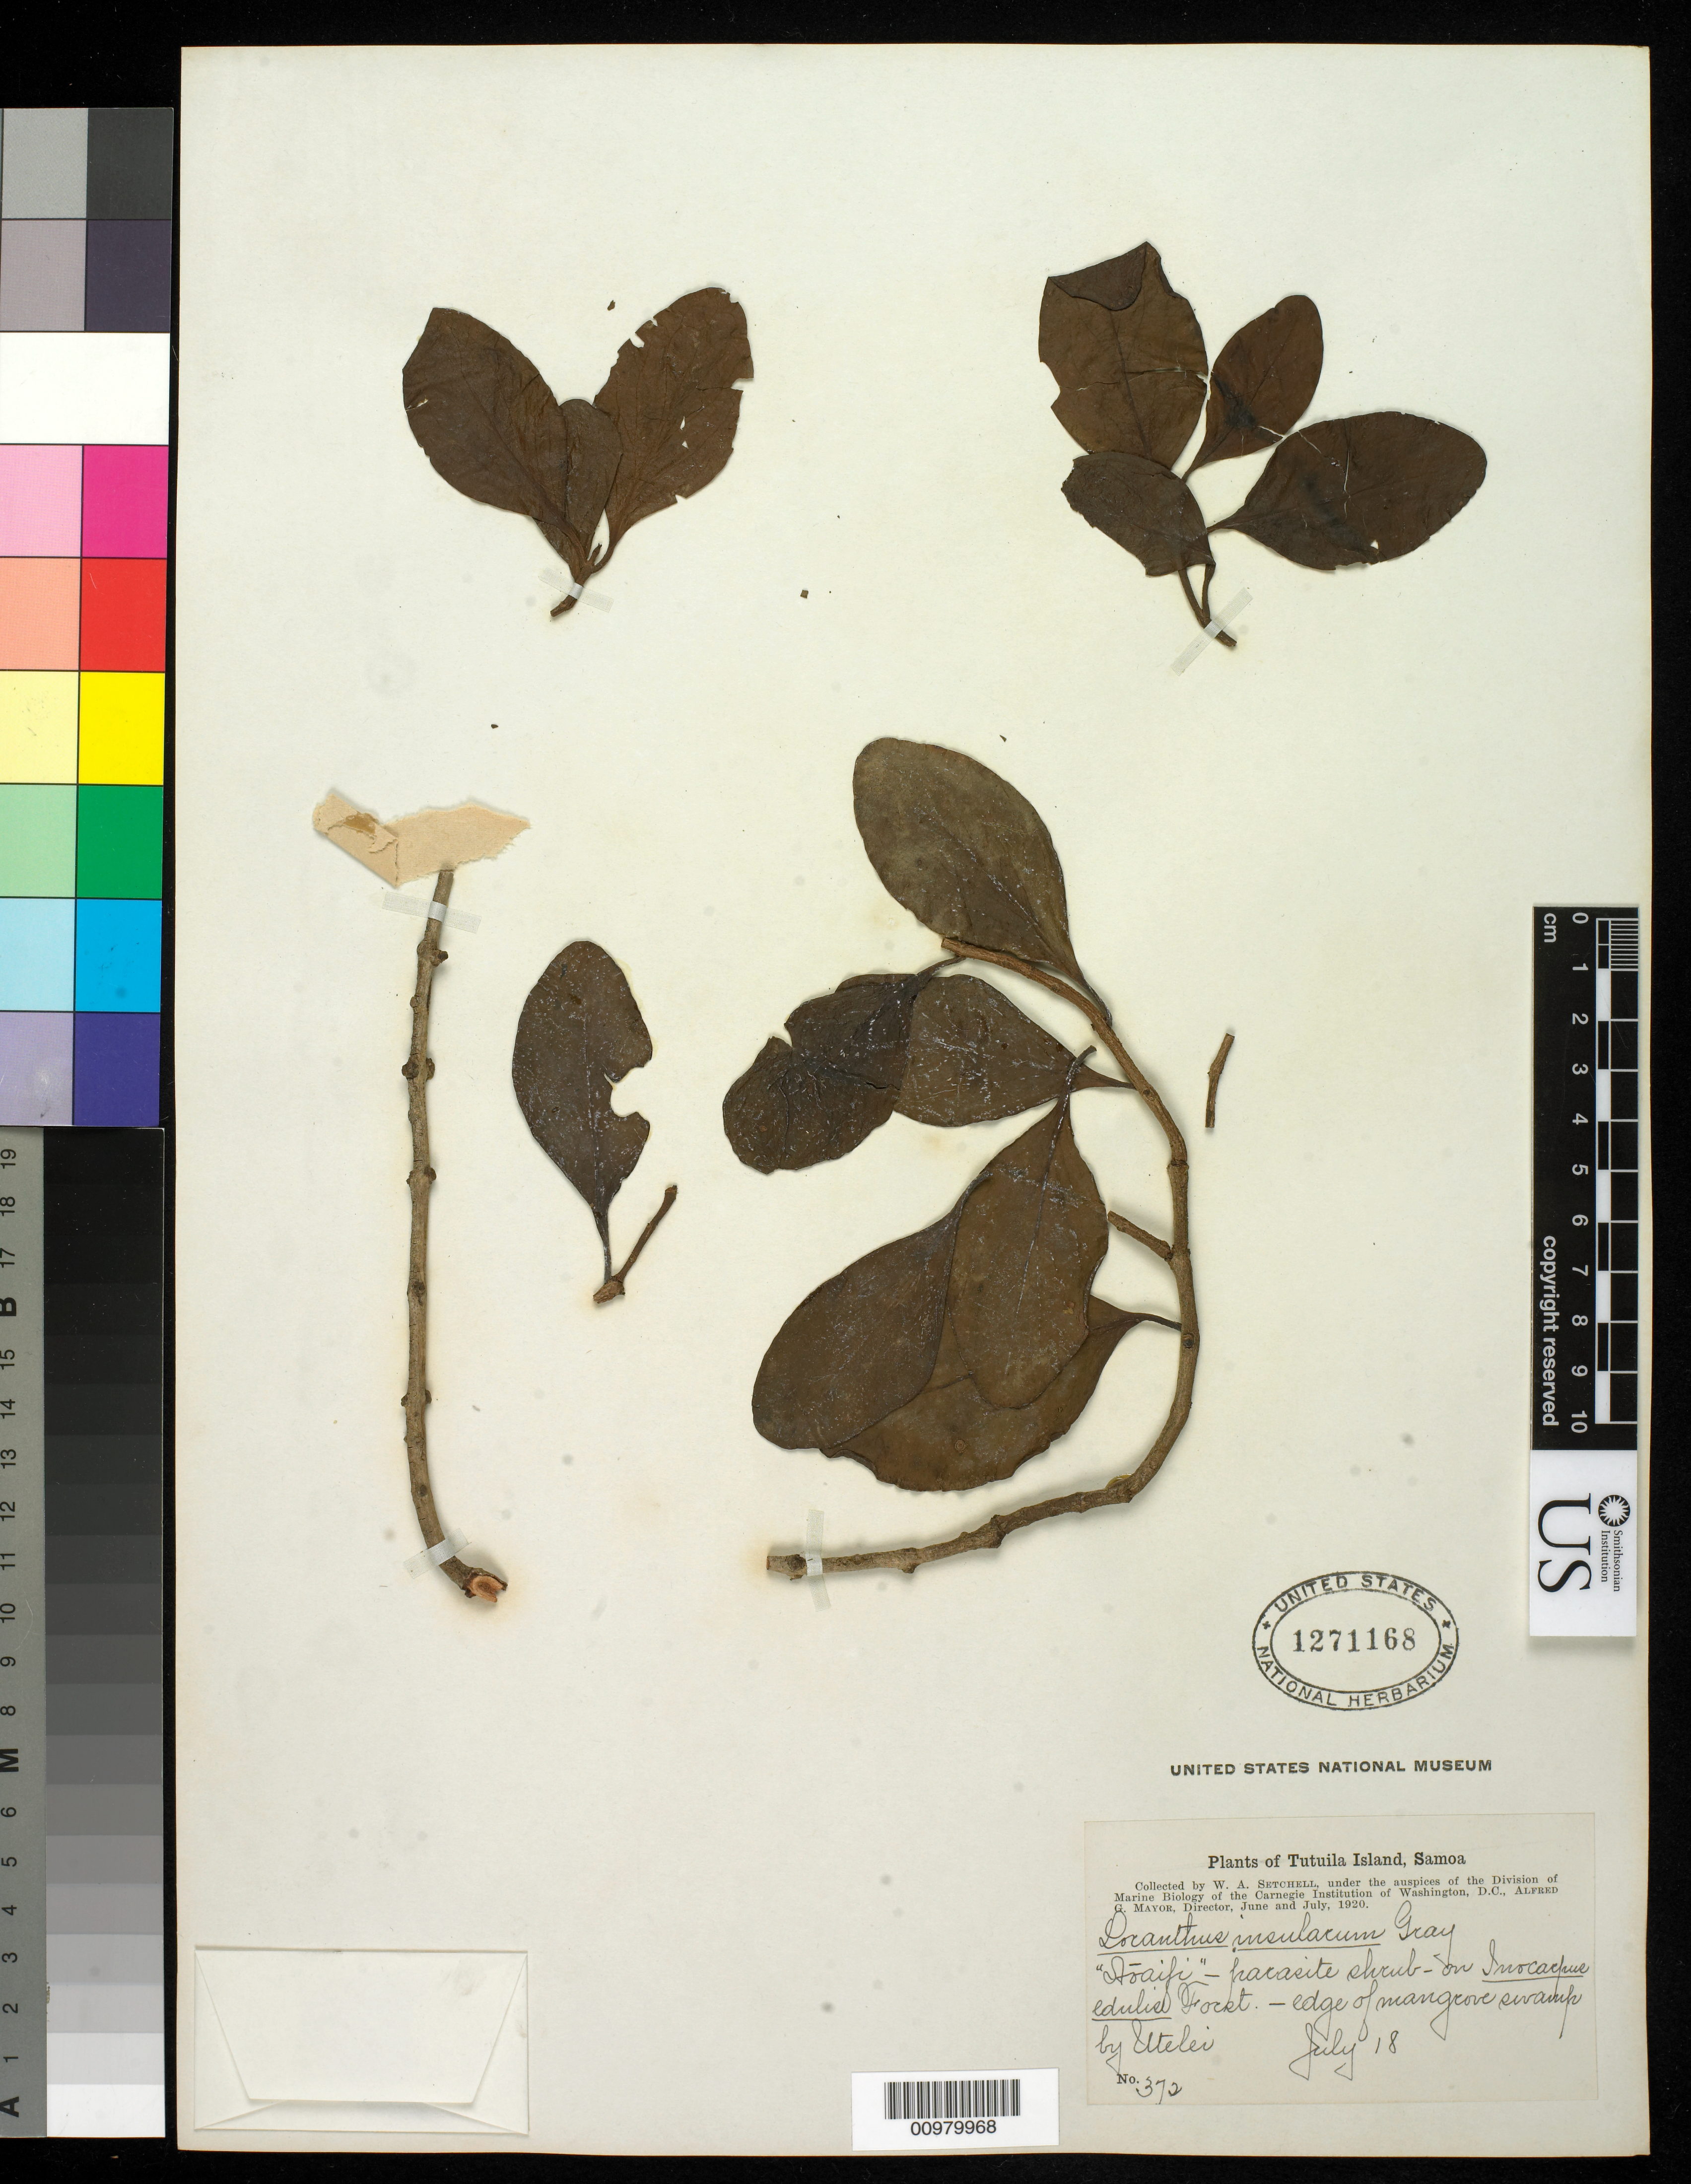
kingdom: Plantae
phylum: Tracheophyta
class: Magnoliopsida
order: Santalales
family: Loranthaceae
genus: Amylotheca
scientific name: Amylotheca insularum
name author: (A. Gray) Danser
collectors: W. Setchell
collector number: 372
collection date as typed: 18 Jul 1920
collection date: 1920-07-18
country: American Samoa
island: Tutua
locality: edge of mangrove swamp by Utelei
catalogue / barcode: US 1271168